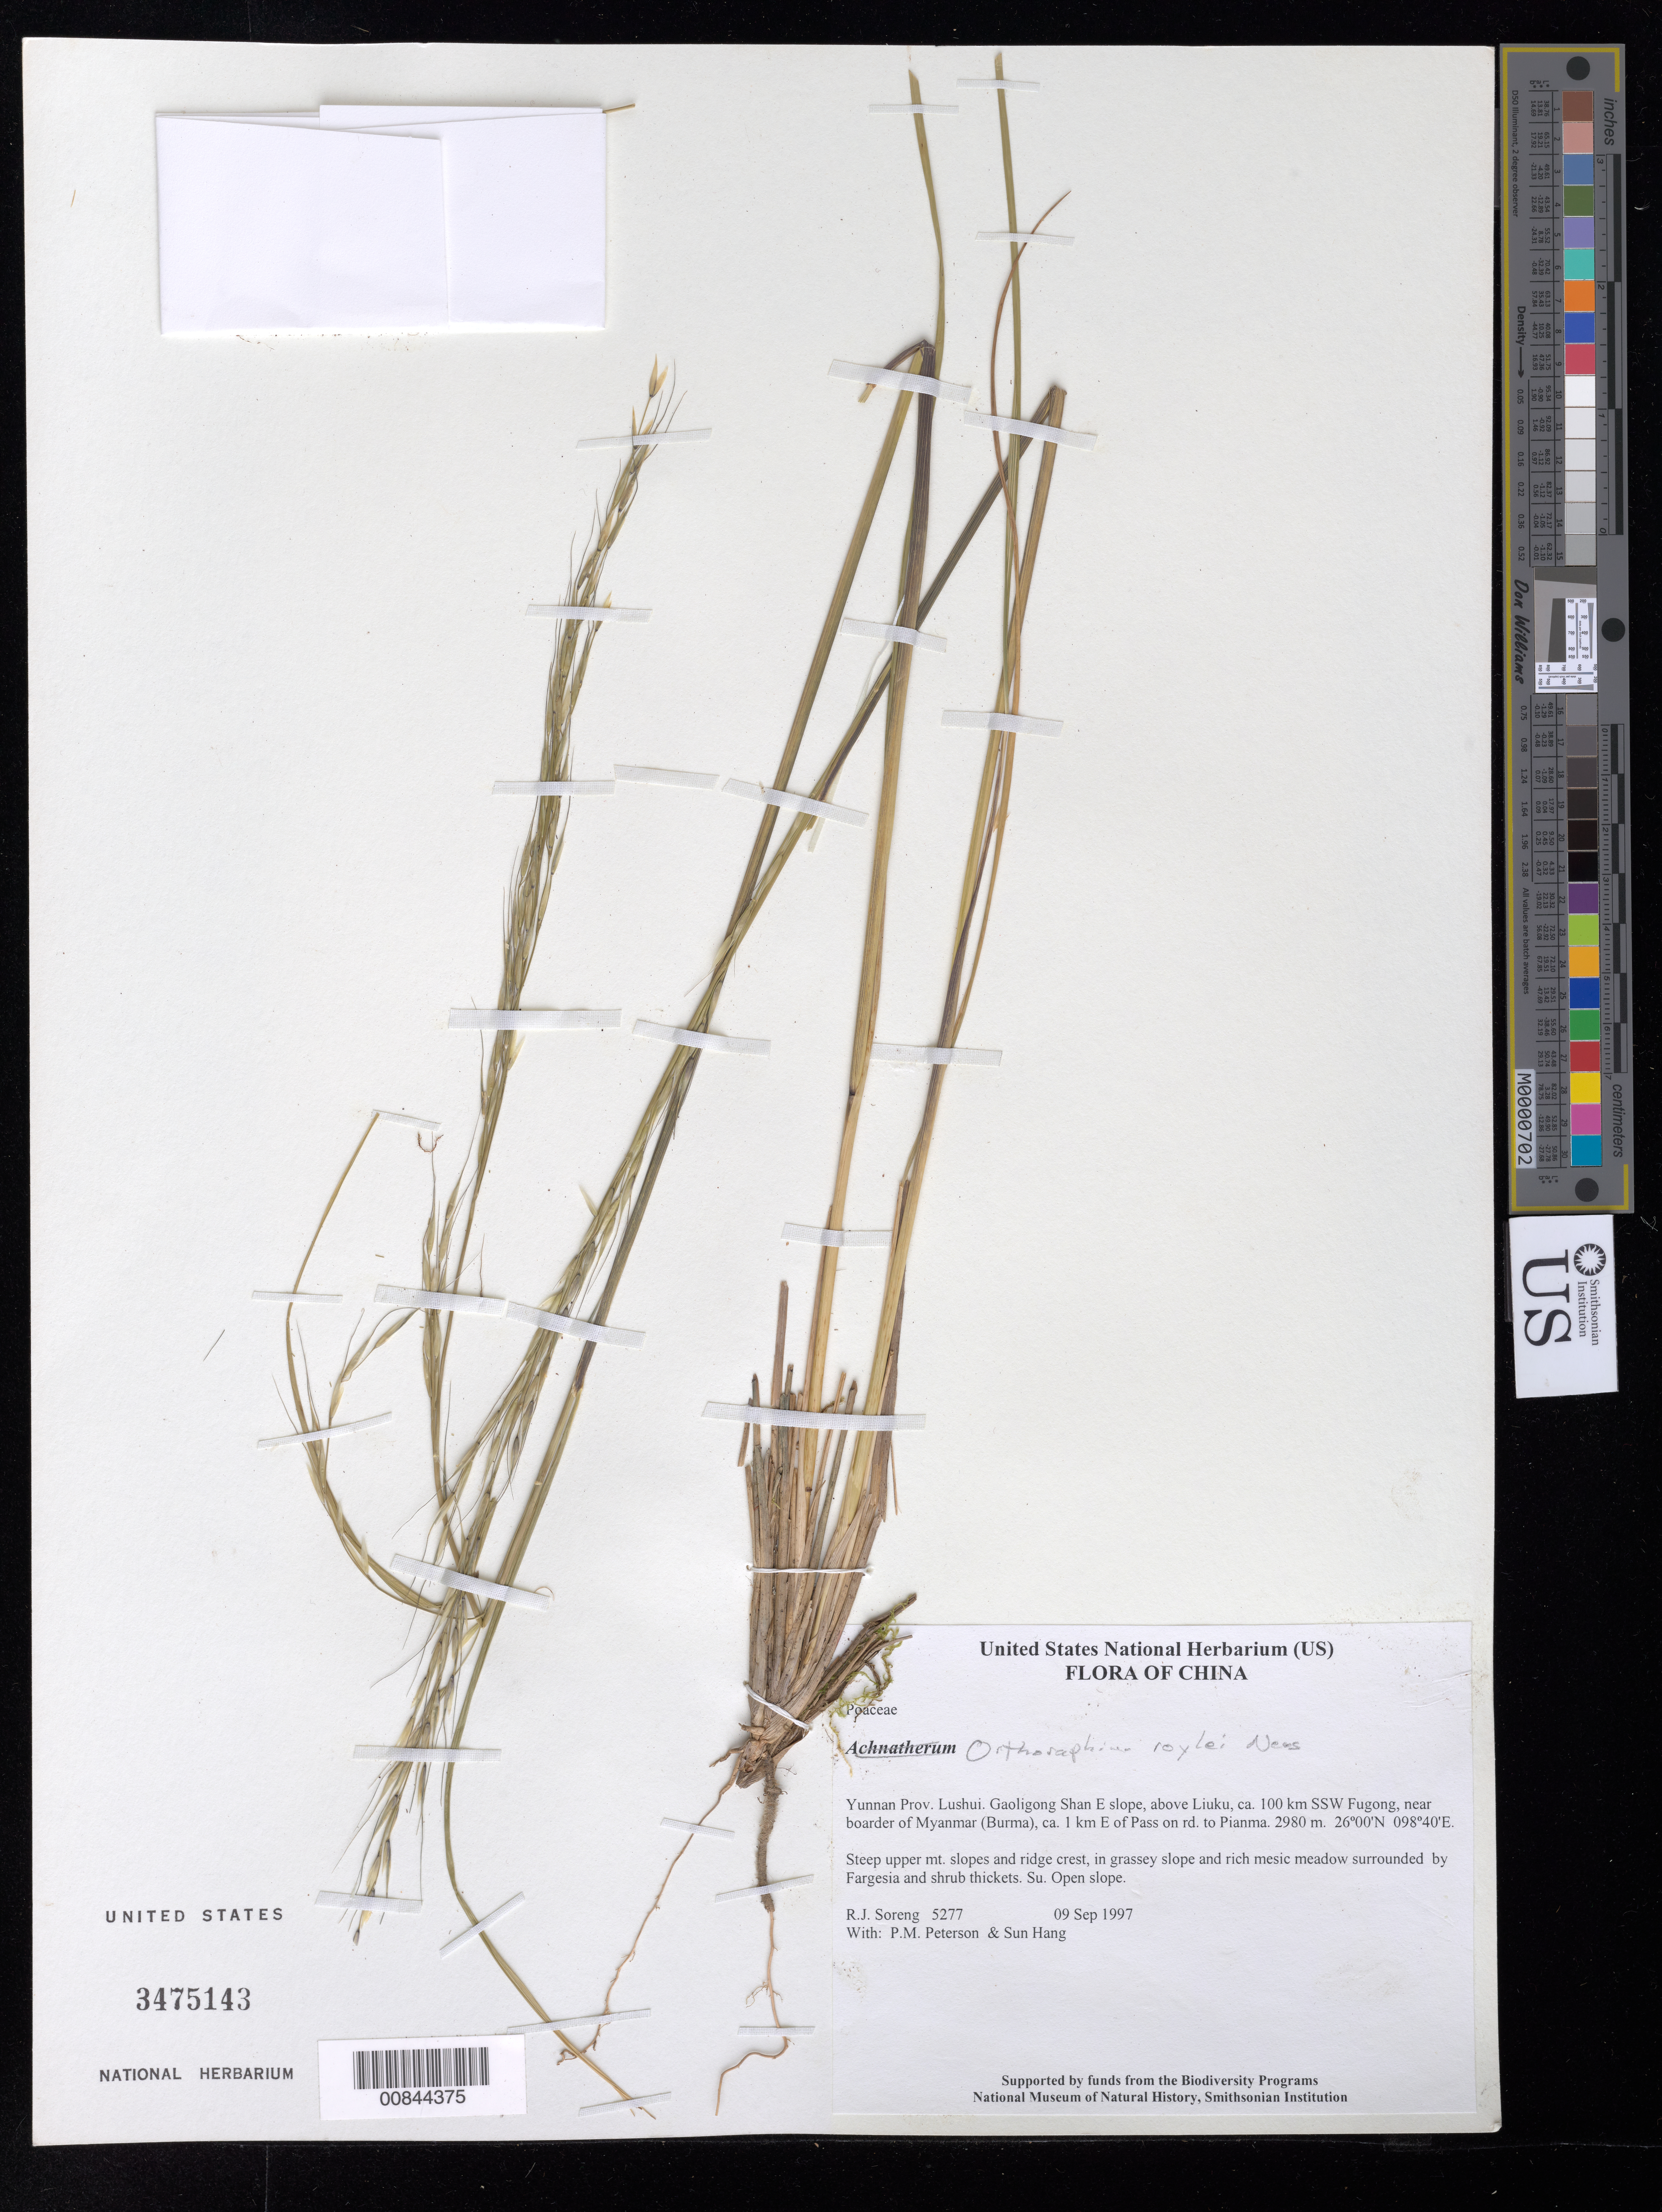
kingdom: Plantae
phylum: Tracheophyta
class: Liliopsida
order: Poales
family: Poaceae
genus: Orthoraphium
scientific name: Orthoraphium roylei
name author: Nees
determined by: Soreng, Robert J., Research Associate (BOT), Smithsonian Institution - National Museum of Natural History (UNITED STATES)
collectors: R. J. Soreng, P. M. Peterson & Sun Hang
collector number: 5277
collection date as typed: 09 Sep 1997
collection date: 1997-09-09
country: China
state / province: Yunnan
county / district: Lushui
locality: Gaoligong Shan E slope, above Liuku, ca. 100 km SSW Fugong, near boarder of Myanmar (Burma), ca. 1 km E of Pass on rd. to Pianma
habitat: Steep upper mt. slopes and ridge crest, in grassey slope and rich mesic meadow surrounded by Fargesia and shrub thickets. Su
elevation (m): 2980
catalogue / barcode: US 3475143